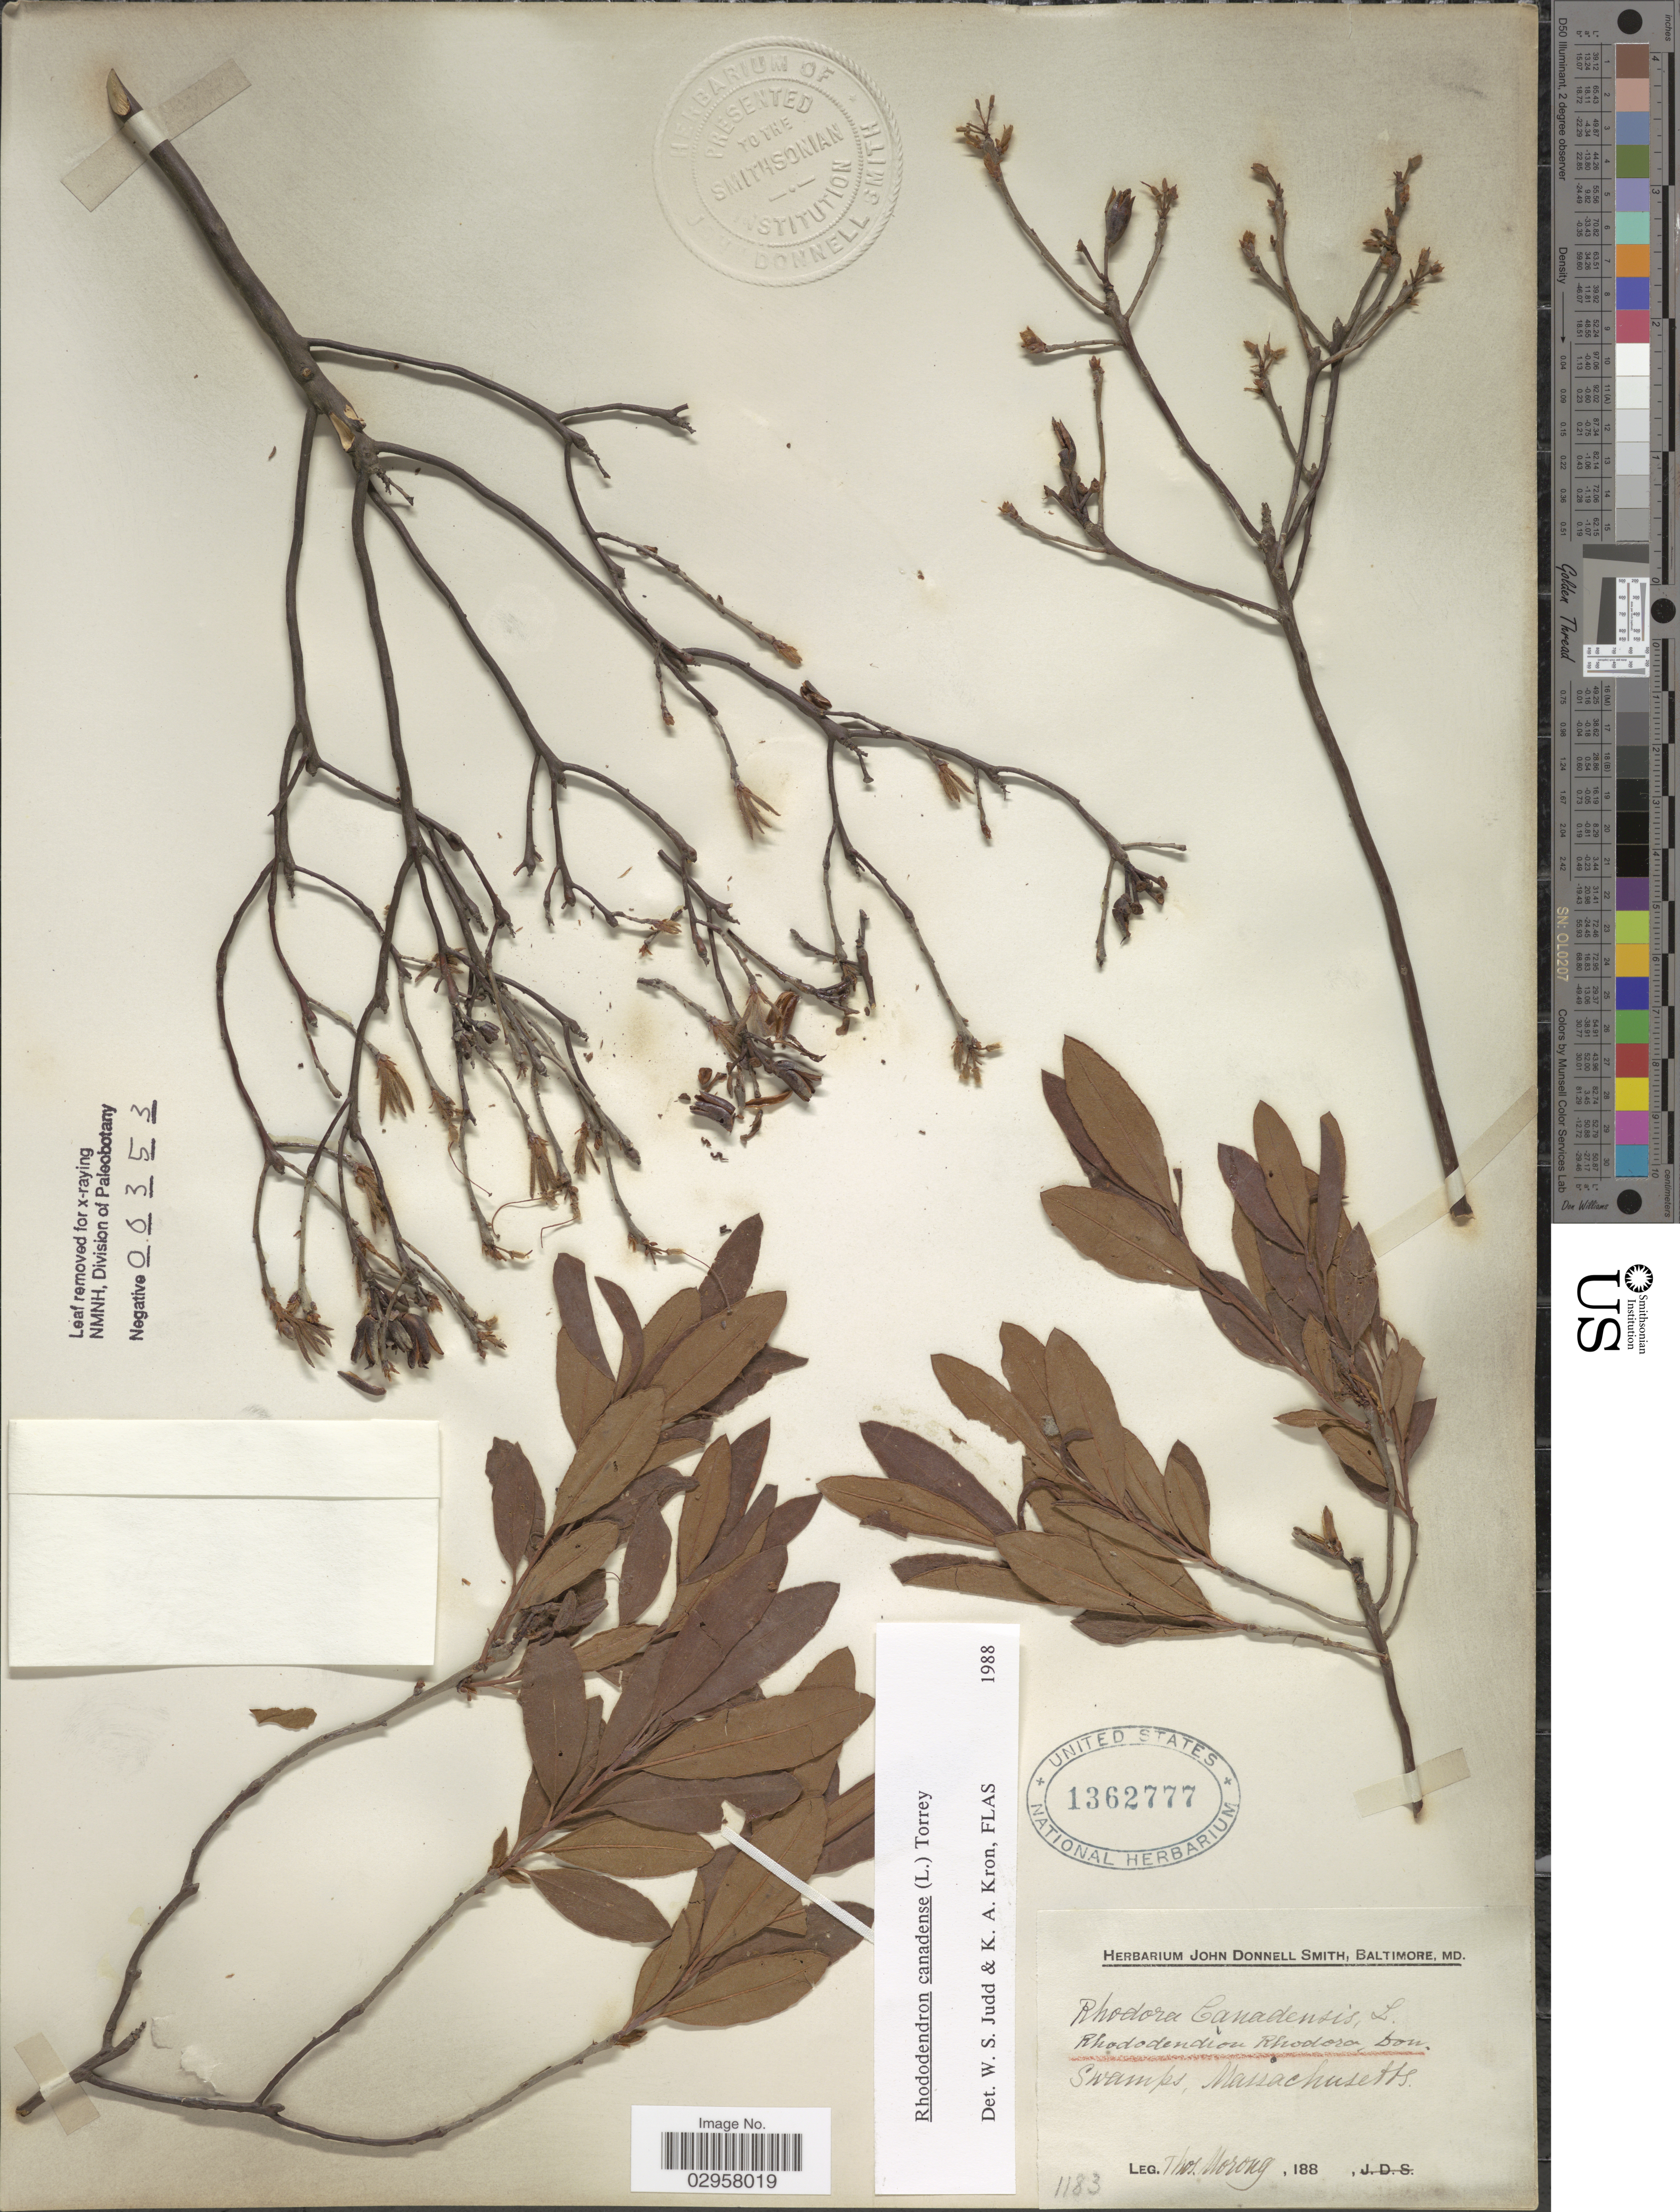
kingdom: Plantae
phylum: Tracheophyta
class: Magnoliopsida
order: Ericales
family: Ericaceae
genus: Rhododendron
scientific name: Rhododendron canadense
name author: (L.) Torr.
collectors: ex herb. T. Morong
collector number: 1183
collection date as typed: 188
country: United States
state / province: Massachusetts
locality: Swamps.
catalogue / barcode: US 1362777